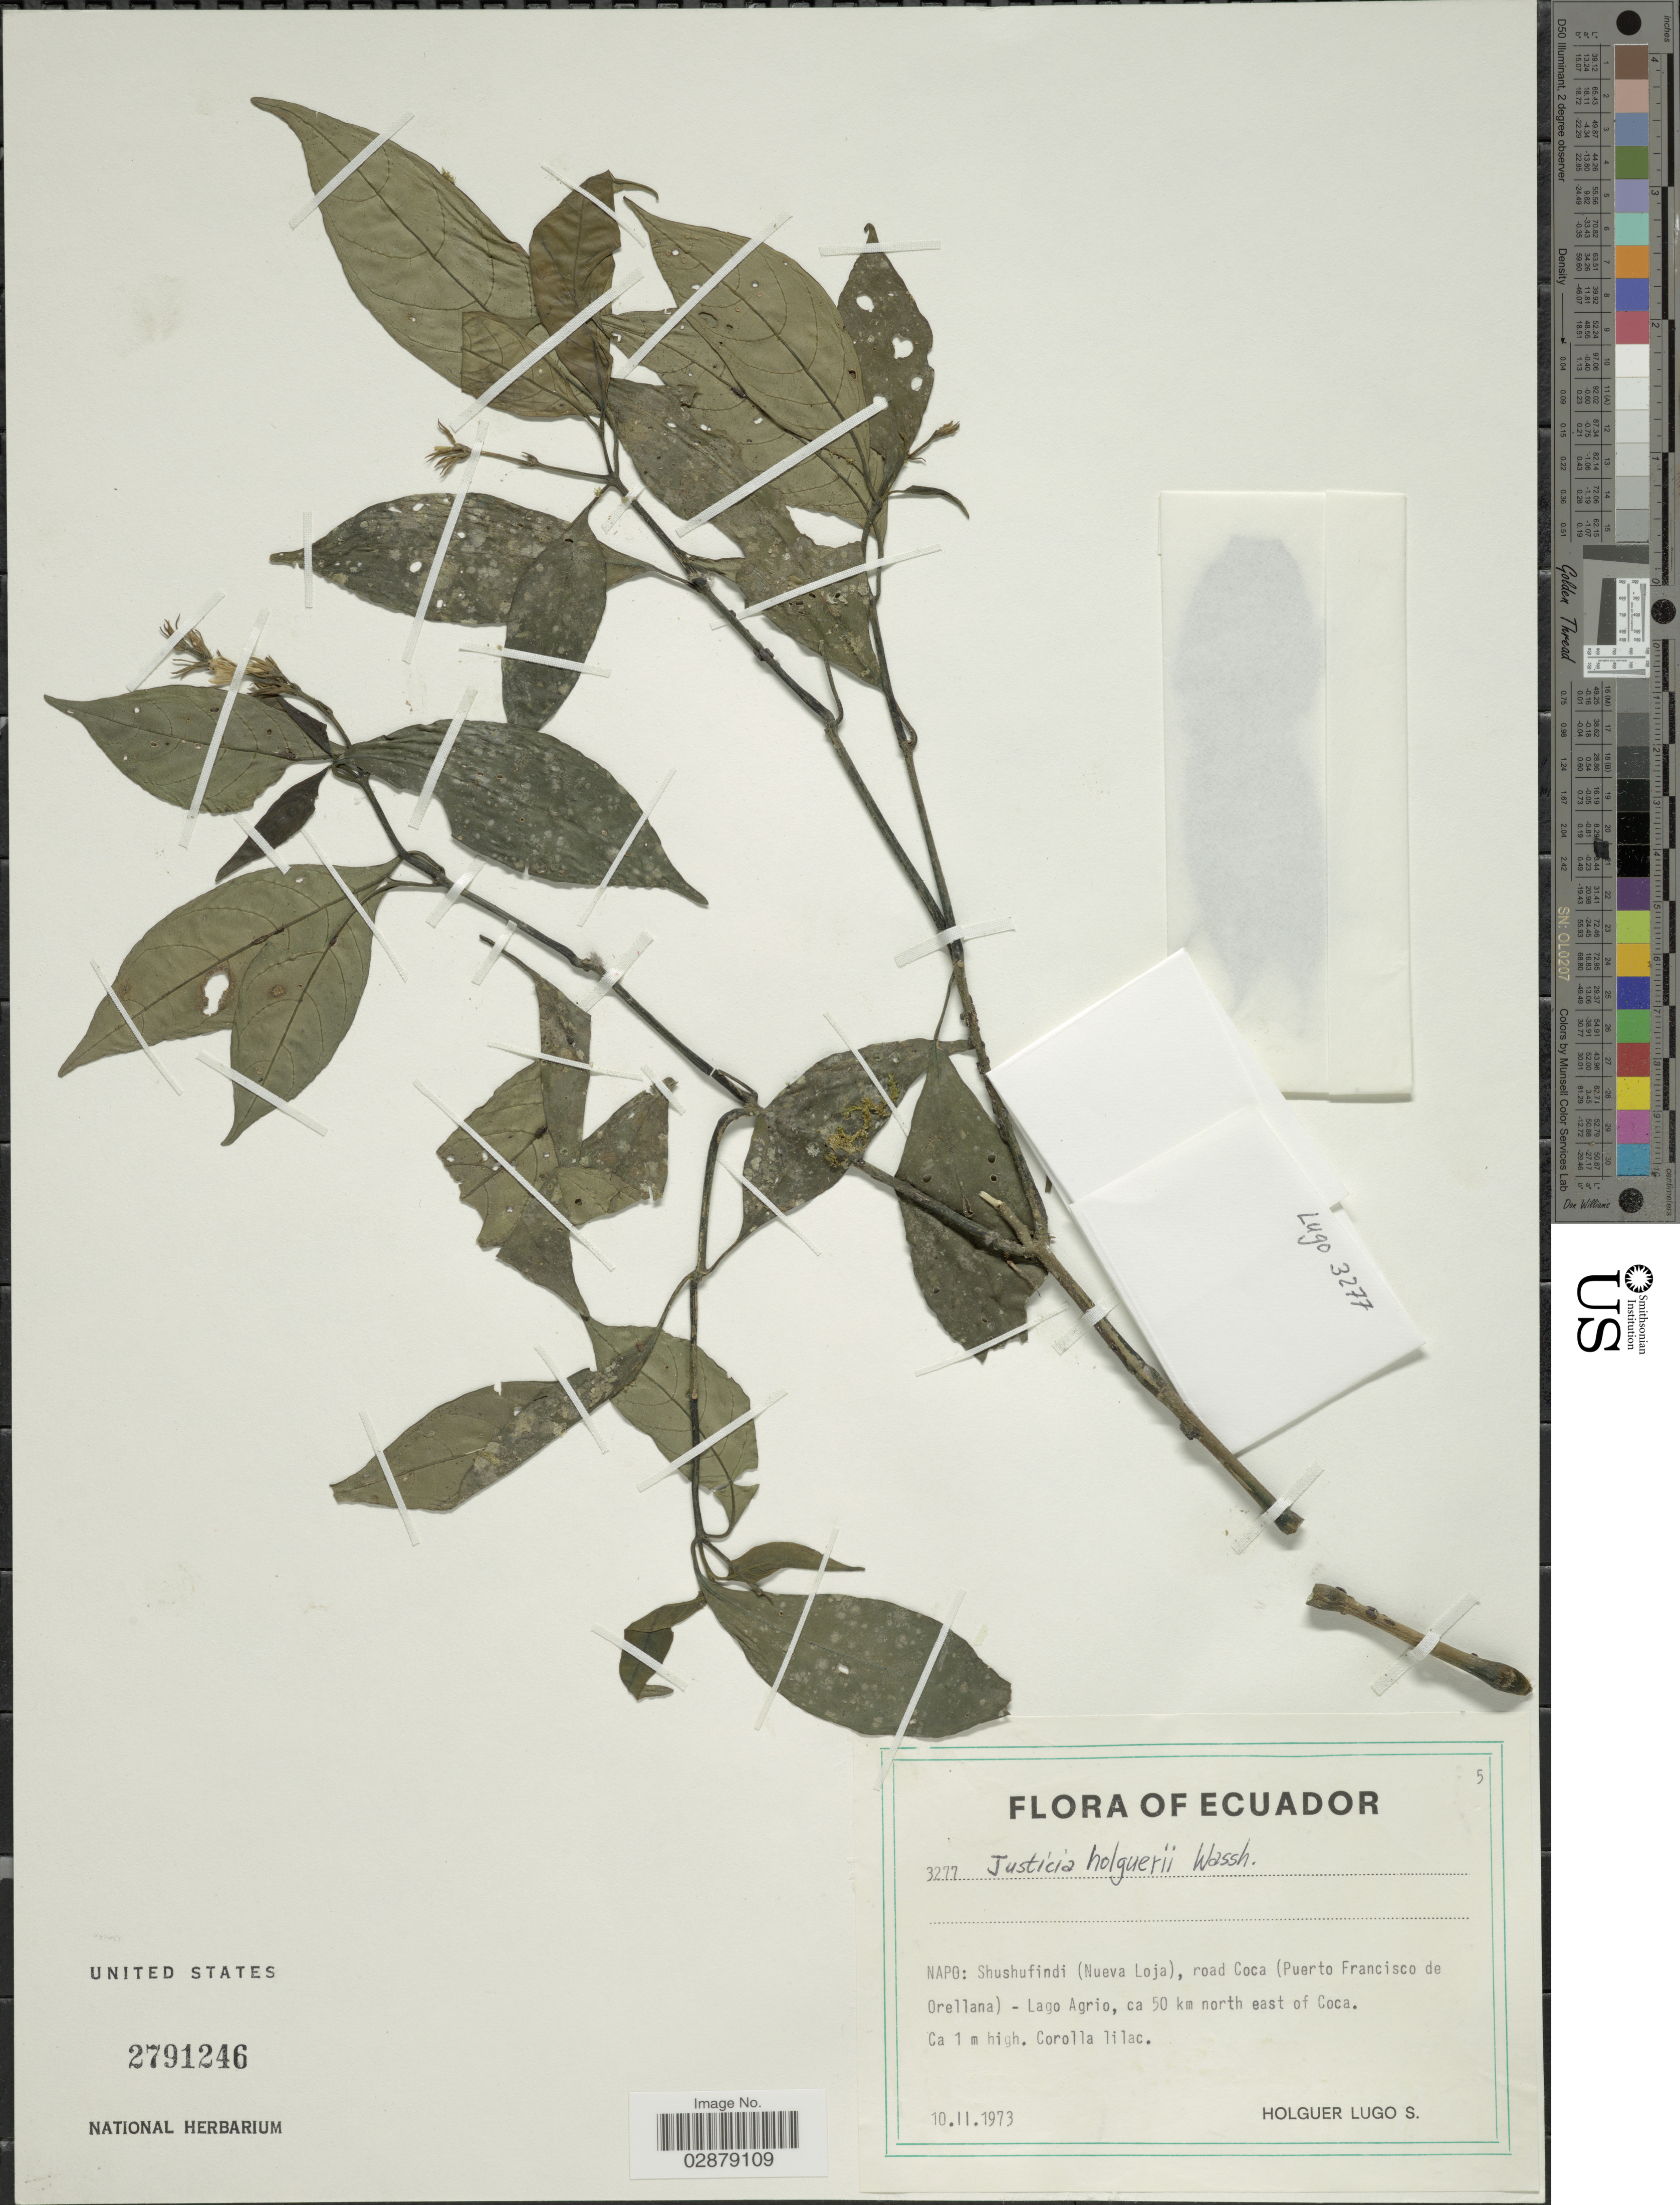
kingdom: Plantae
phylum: Tracheophyta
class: Magnoliopsida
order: Lamiales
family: Acanthaceae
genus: Justicia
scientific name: Justicia holgueri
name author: Wassh.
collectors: H. Lugo S.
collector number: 3277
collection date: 1973-02-10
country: Ecuador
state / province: Napo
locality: Shushufindi (Nueva Loja), road Coca (Puerto Francisco de Orellana)-Lago Agrio, ca 50 km north east of Coca.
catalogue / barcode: US 2791246